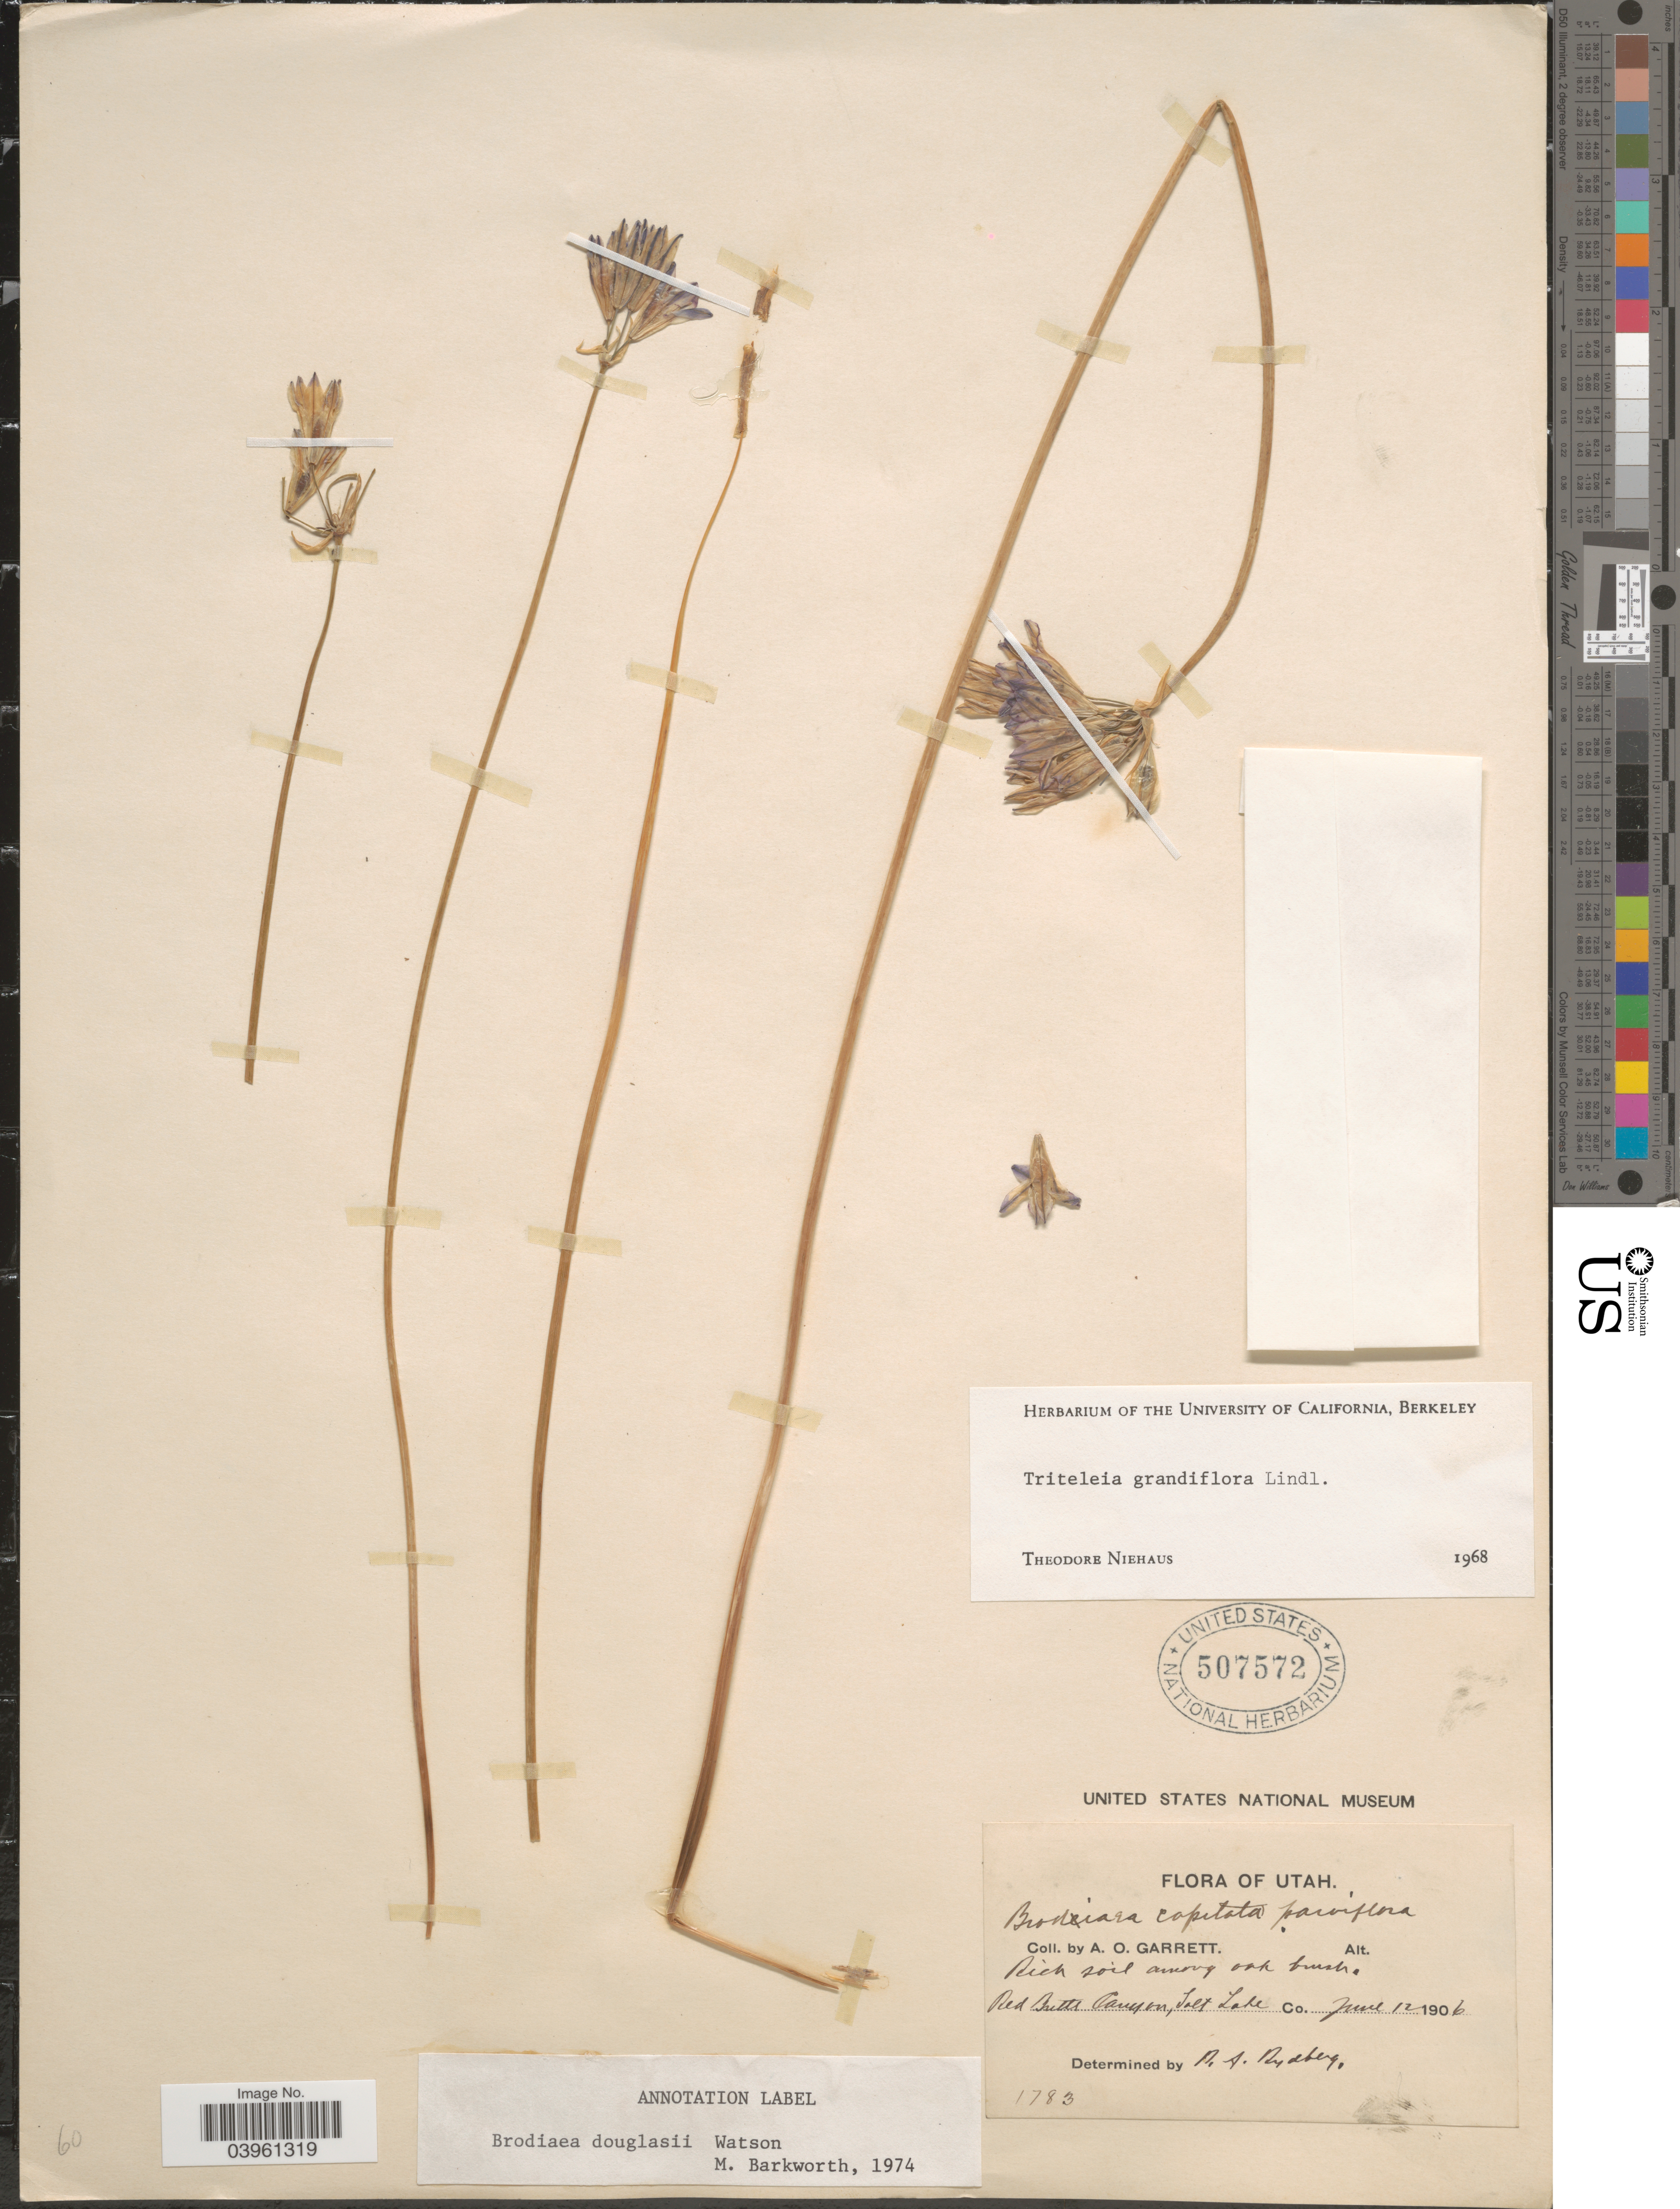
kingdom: Plantae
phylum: Tracheophyta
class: Liliopsida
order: Asparagales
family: Asparagaceae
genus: Triteleia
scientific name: Triteleia grandiflora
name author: Lindl.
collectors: A. O. Garrett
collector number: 1783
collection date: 1906-06-12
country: United States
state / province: Utah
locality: Red Butte Canyon, Salt Lake Co.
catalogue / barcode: US 507572